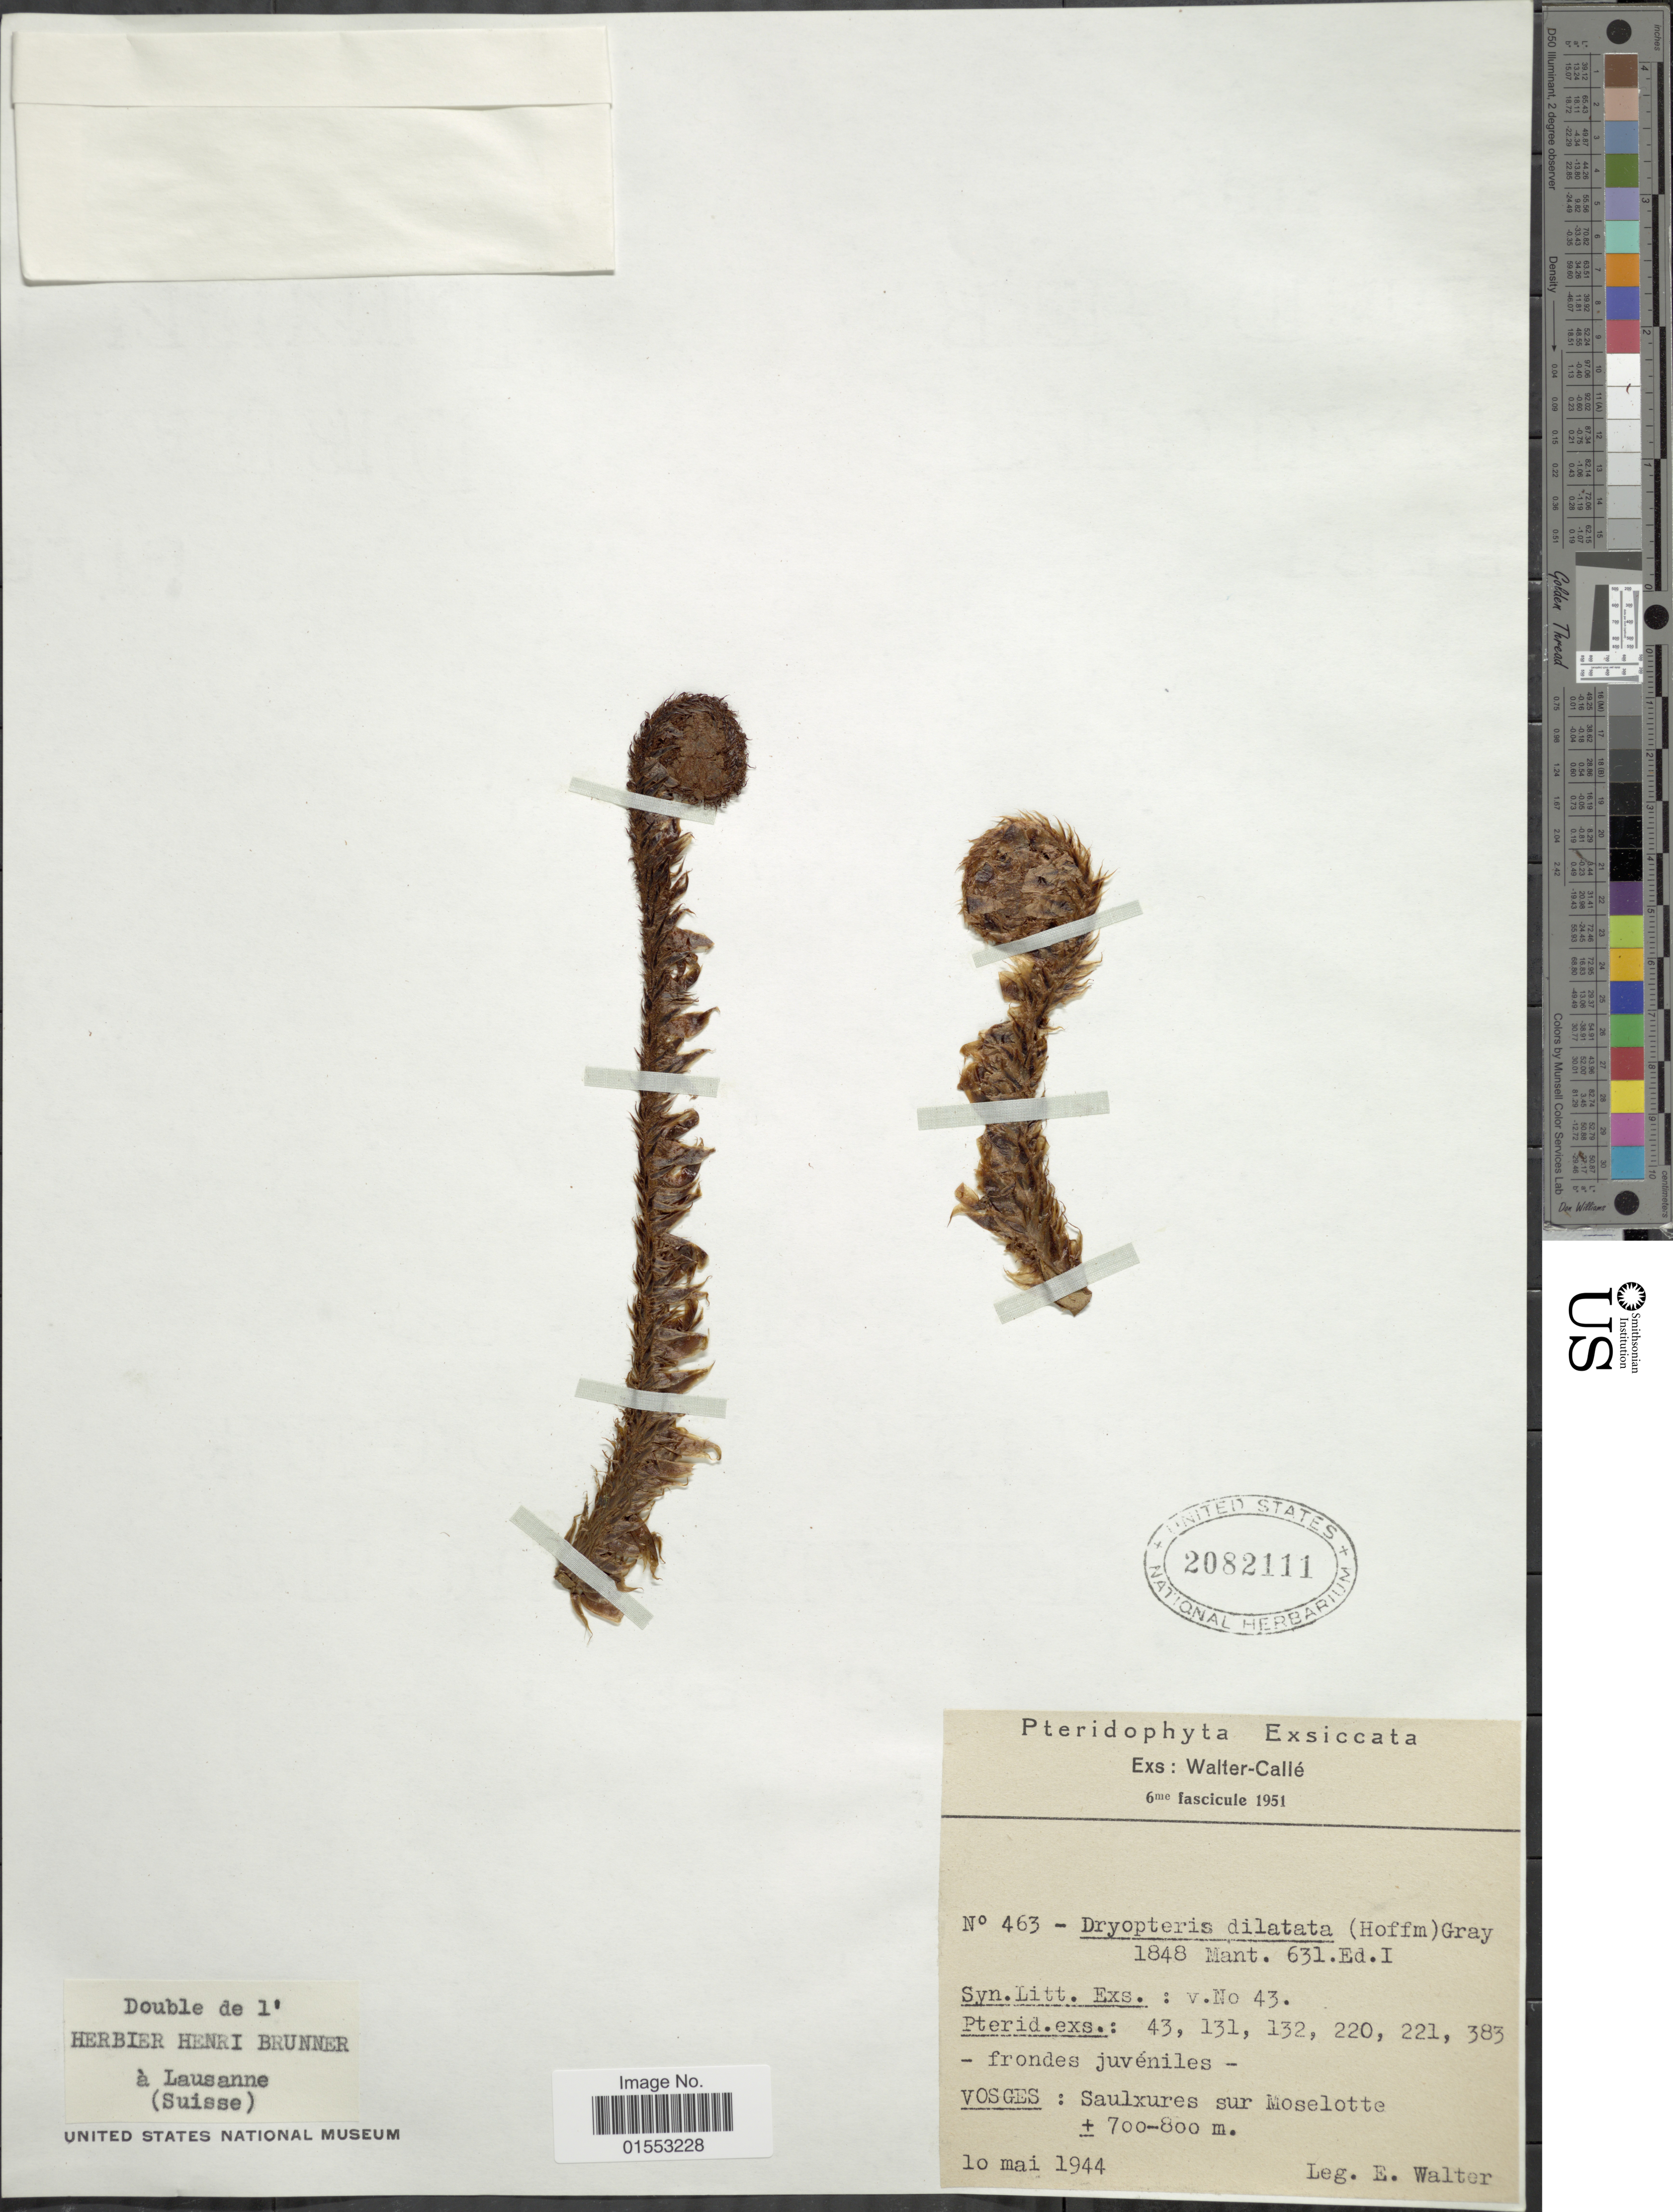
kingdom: Plantae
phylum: Tracheophyta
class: Polypodiopsida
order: Polypodiales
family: Dryopteridaceae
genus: Dryopteris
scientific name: Dryopteris dilatata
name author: (Hoffm.) A. Gray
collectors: E. Walter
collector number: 463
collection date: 1944-05-10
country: France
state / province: Grand Est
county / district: Vosges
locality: Vosges: Saulzures sur Moselotte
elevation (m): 700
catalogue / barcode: US 2082111